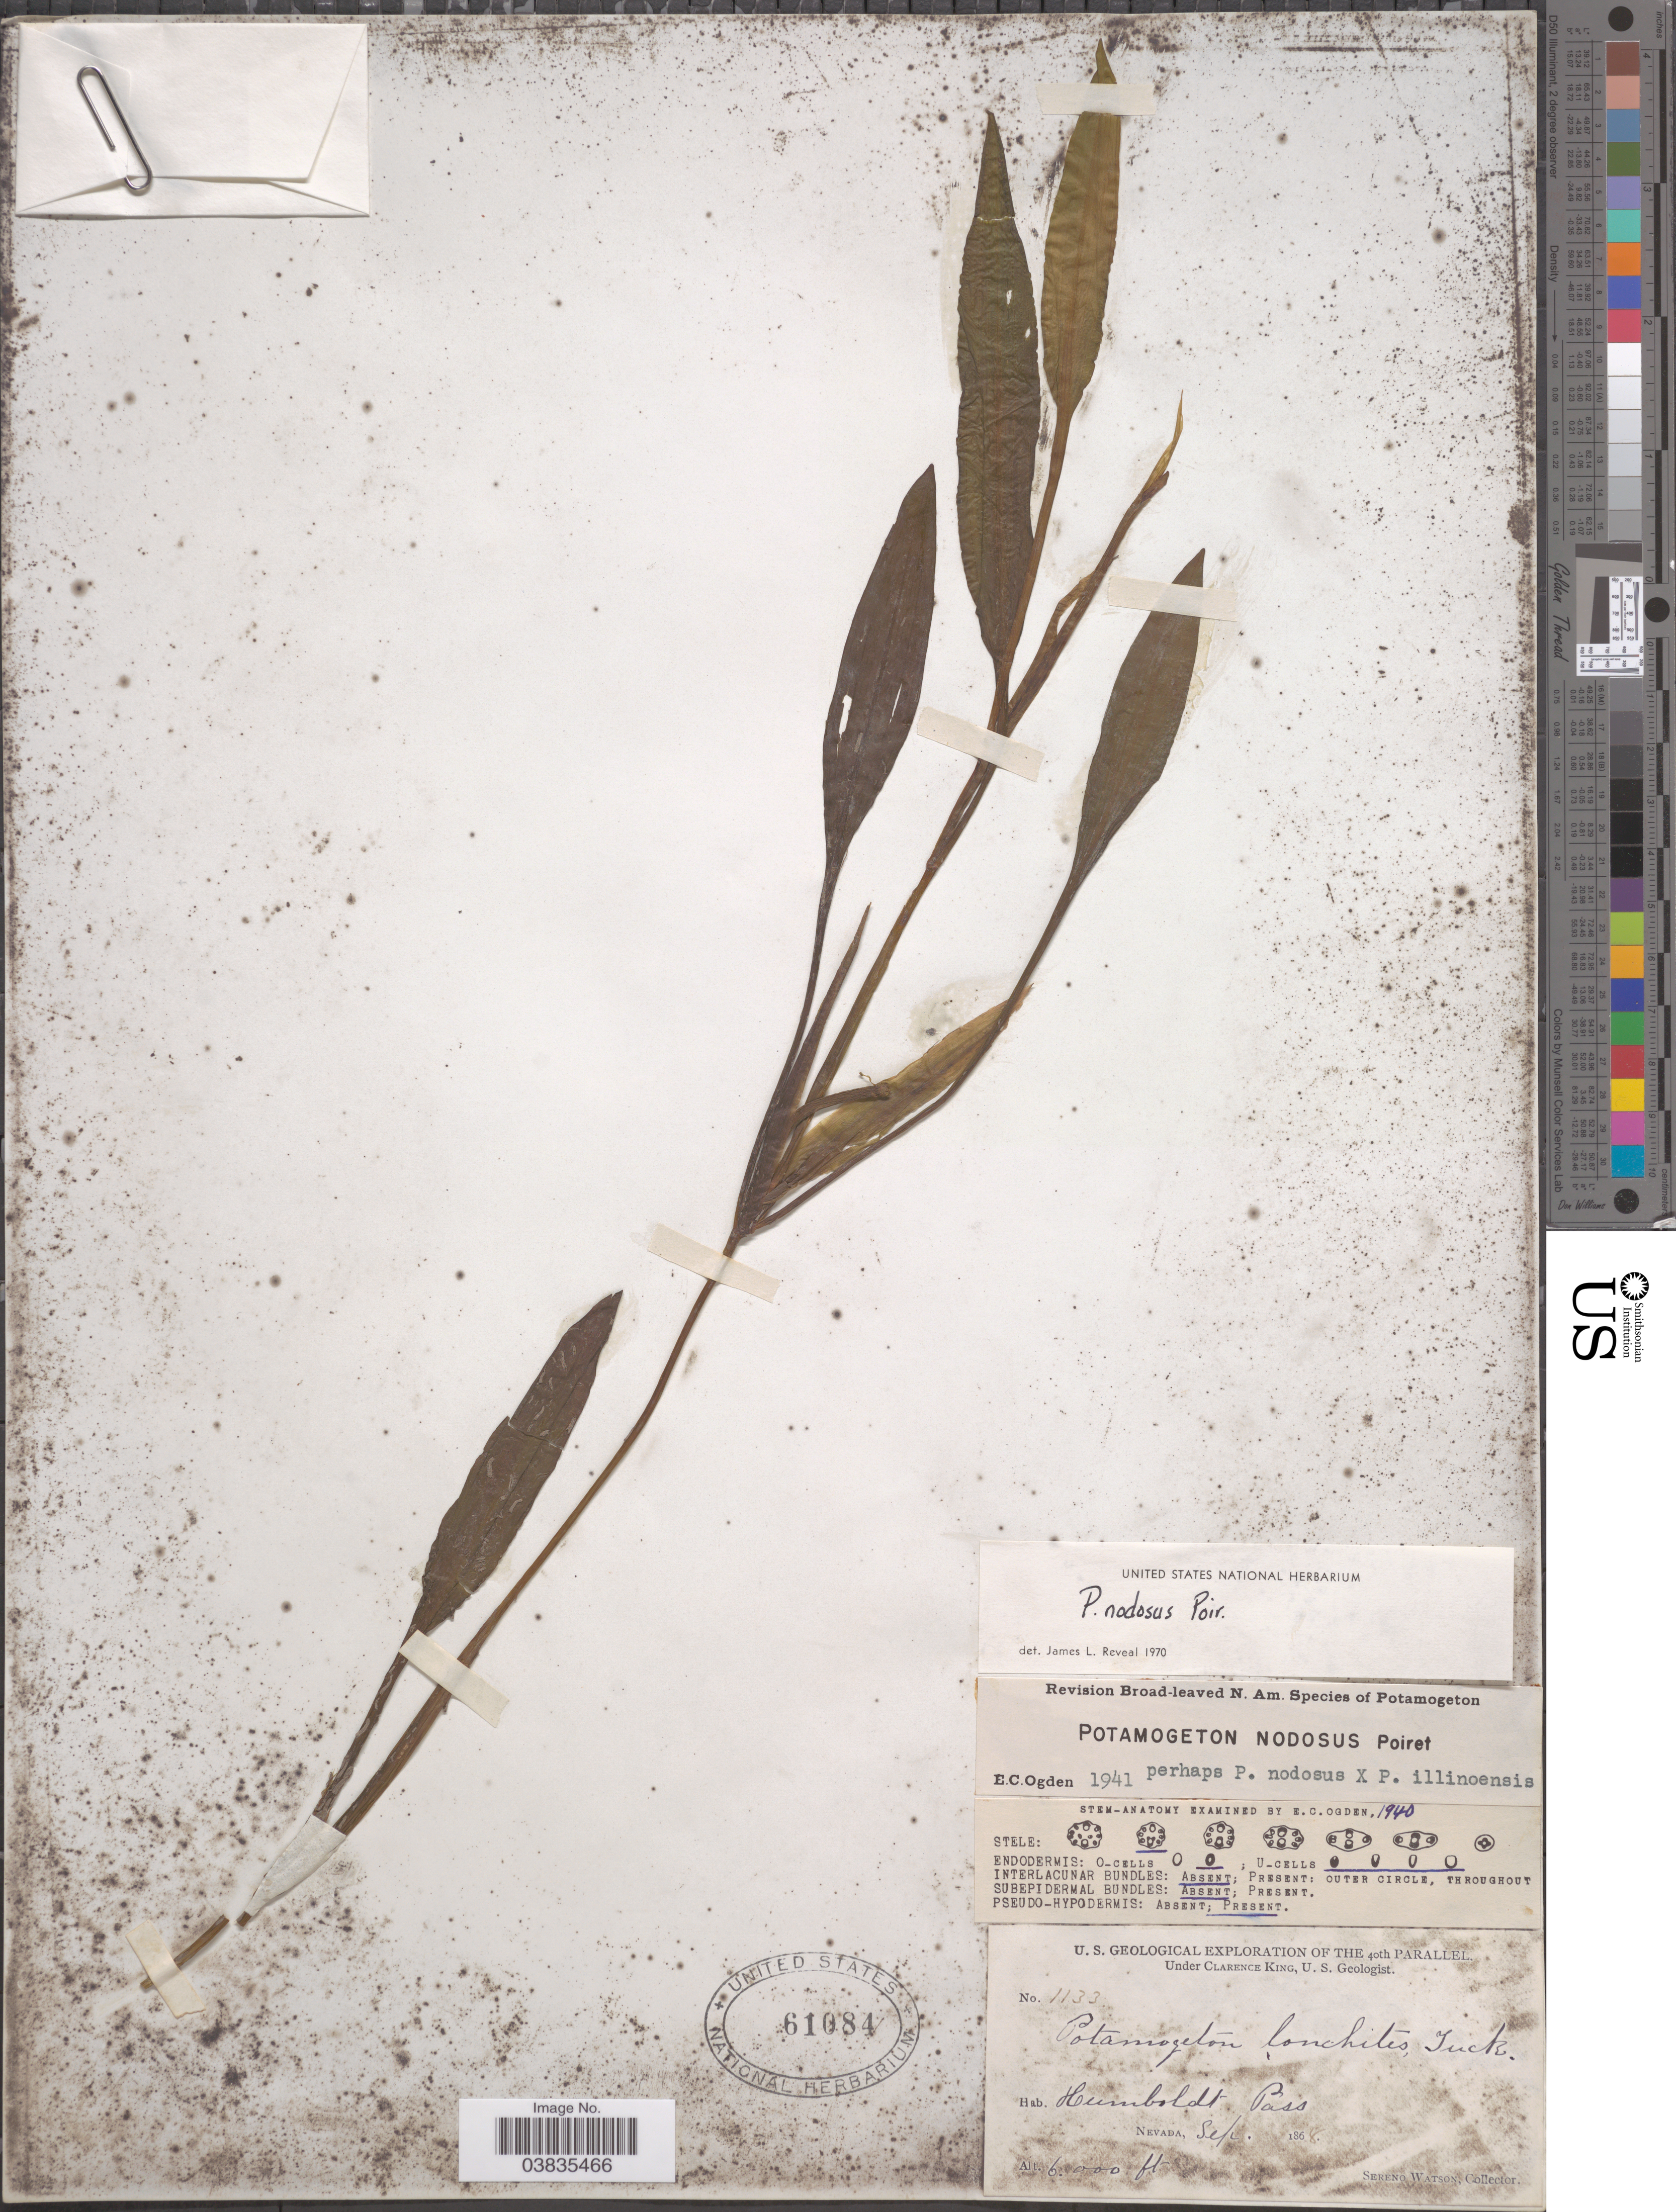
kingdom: Plantae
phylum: Tracheophyta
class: Liliopsida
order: Alismatales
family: Potamogetonaceae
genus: Potamogeton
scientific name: Potamogeton nodosus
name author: Poir.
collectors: S. Watson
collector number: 1133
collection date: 1868-09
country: United States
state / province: Nevada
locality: Humboldt Pass.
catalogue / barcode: US 61084